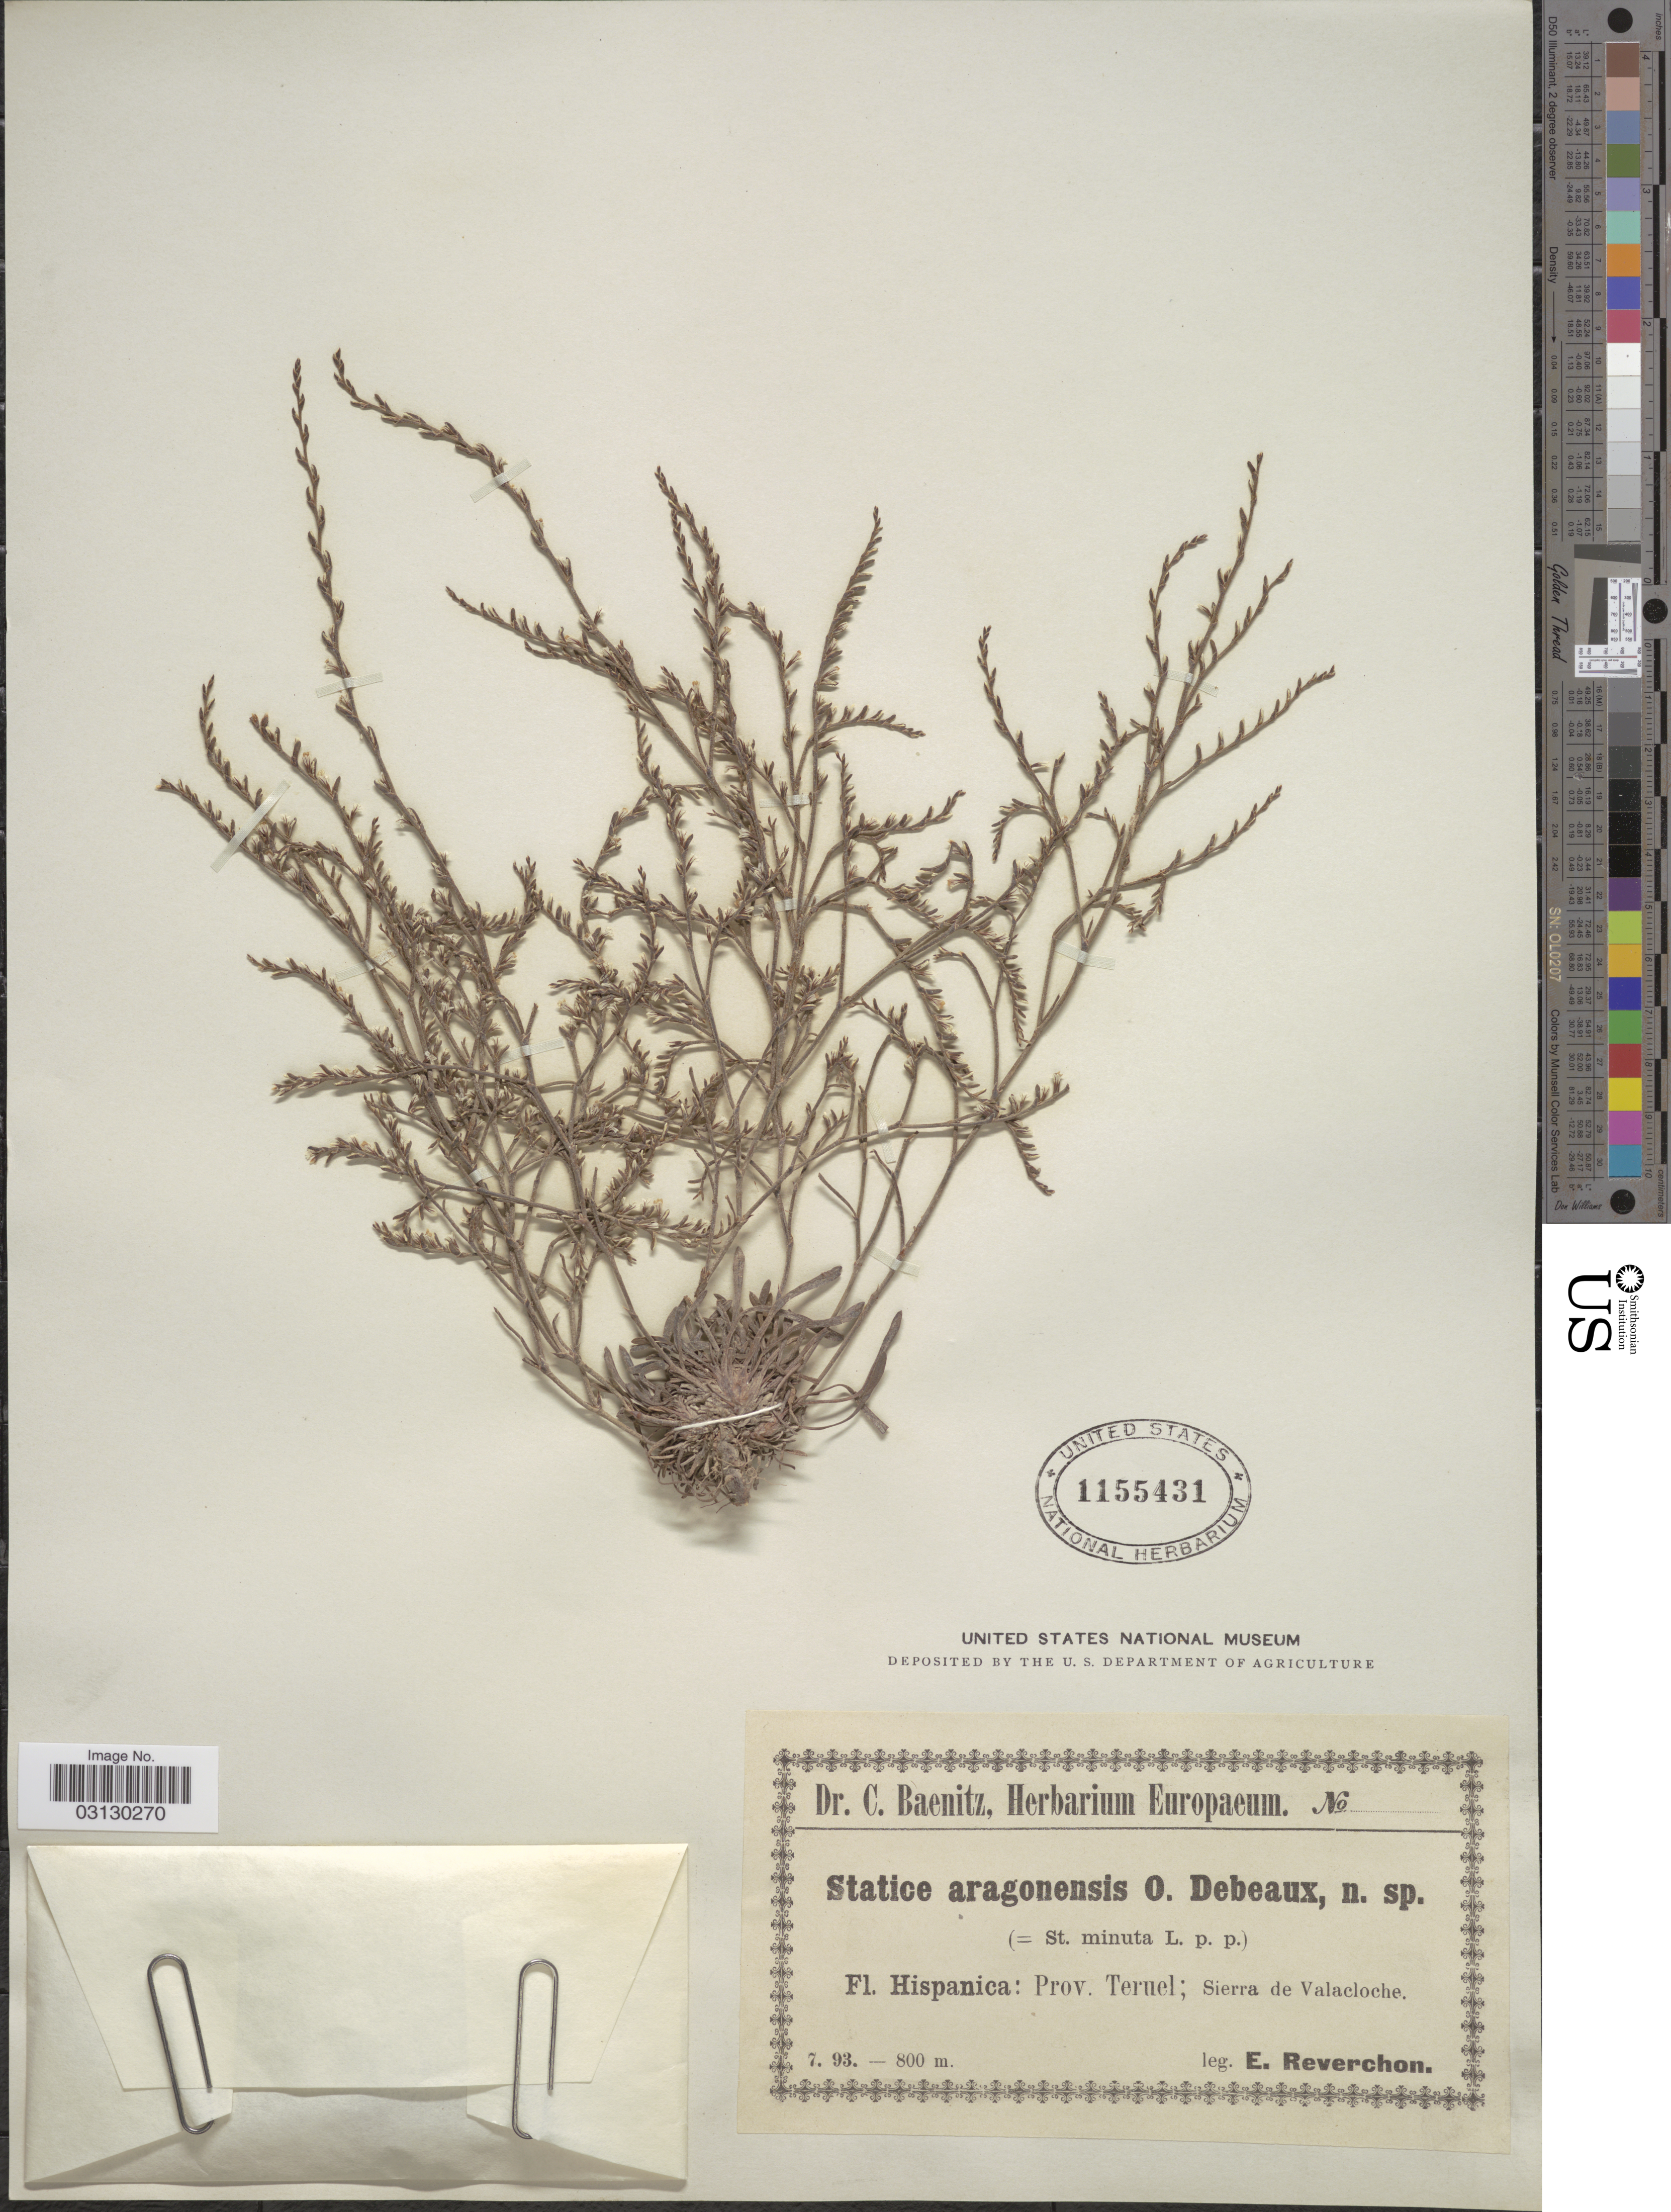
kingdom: Plantae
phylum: Tracheophyta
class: Magnoliopsida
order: Caryophyllales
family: Plumbaginaceae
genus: Limonium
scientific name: Limonium aragonense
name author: (Debeaux ex Willk.) Pignatti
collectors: E. Reverchon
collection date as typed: Transcribed d/m/y: /7/93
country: Spain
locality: Hispanica: Prov. Teruel; Sierra de Valacloche.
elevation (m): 800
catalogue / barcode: US 1155431